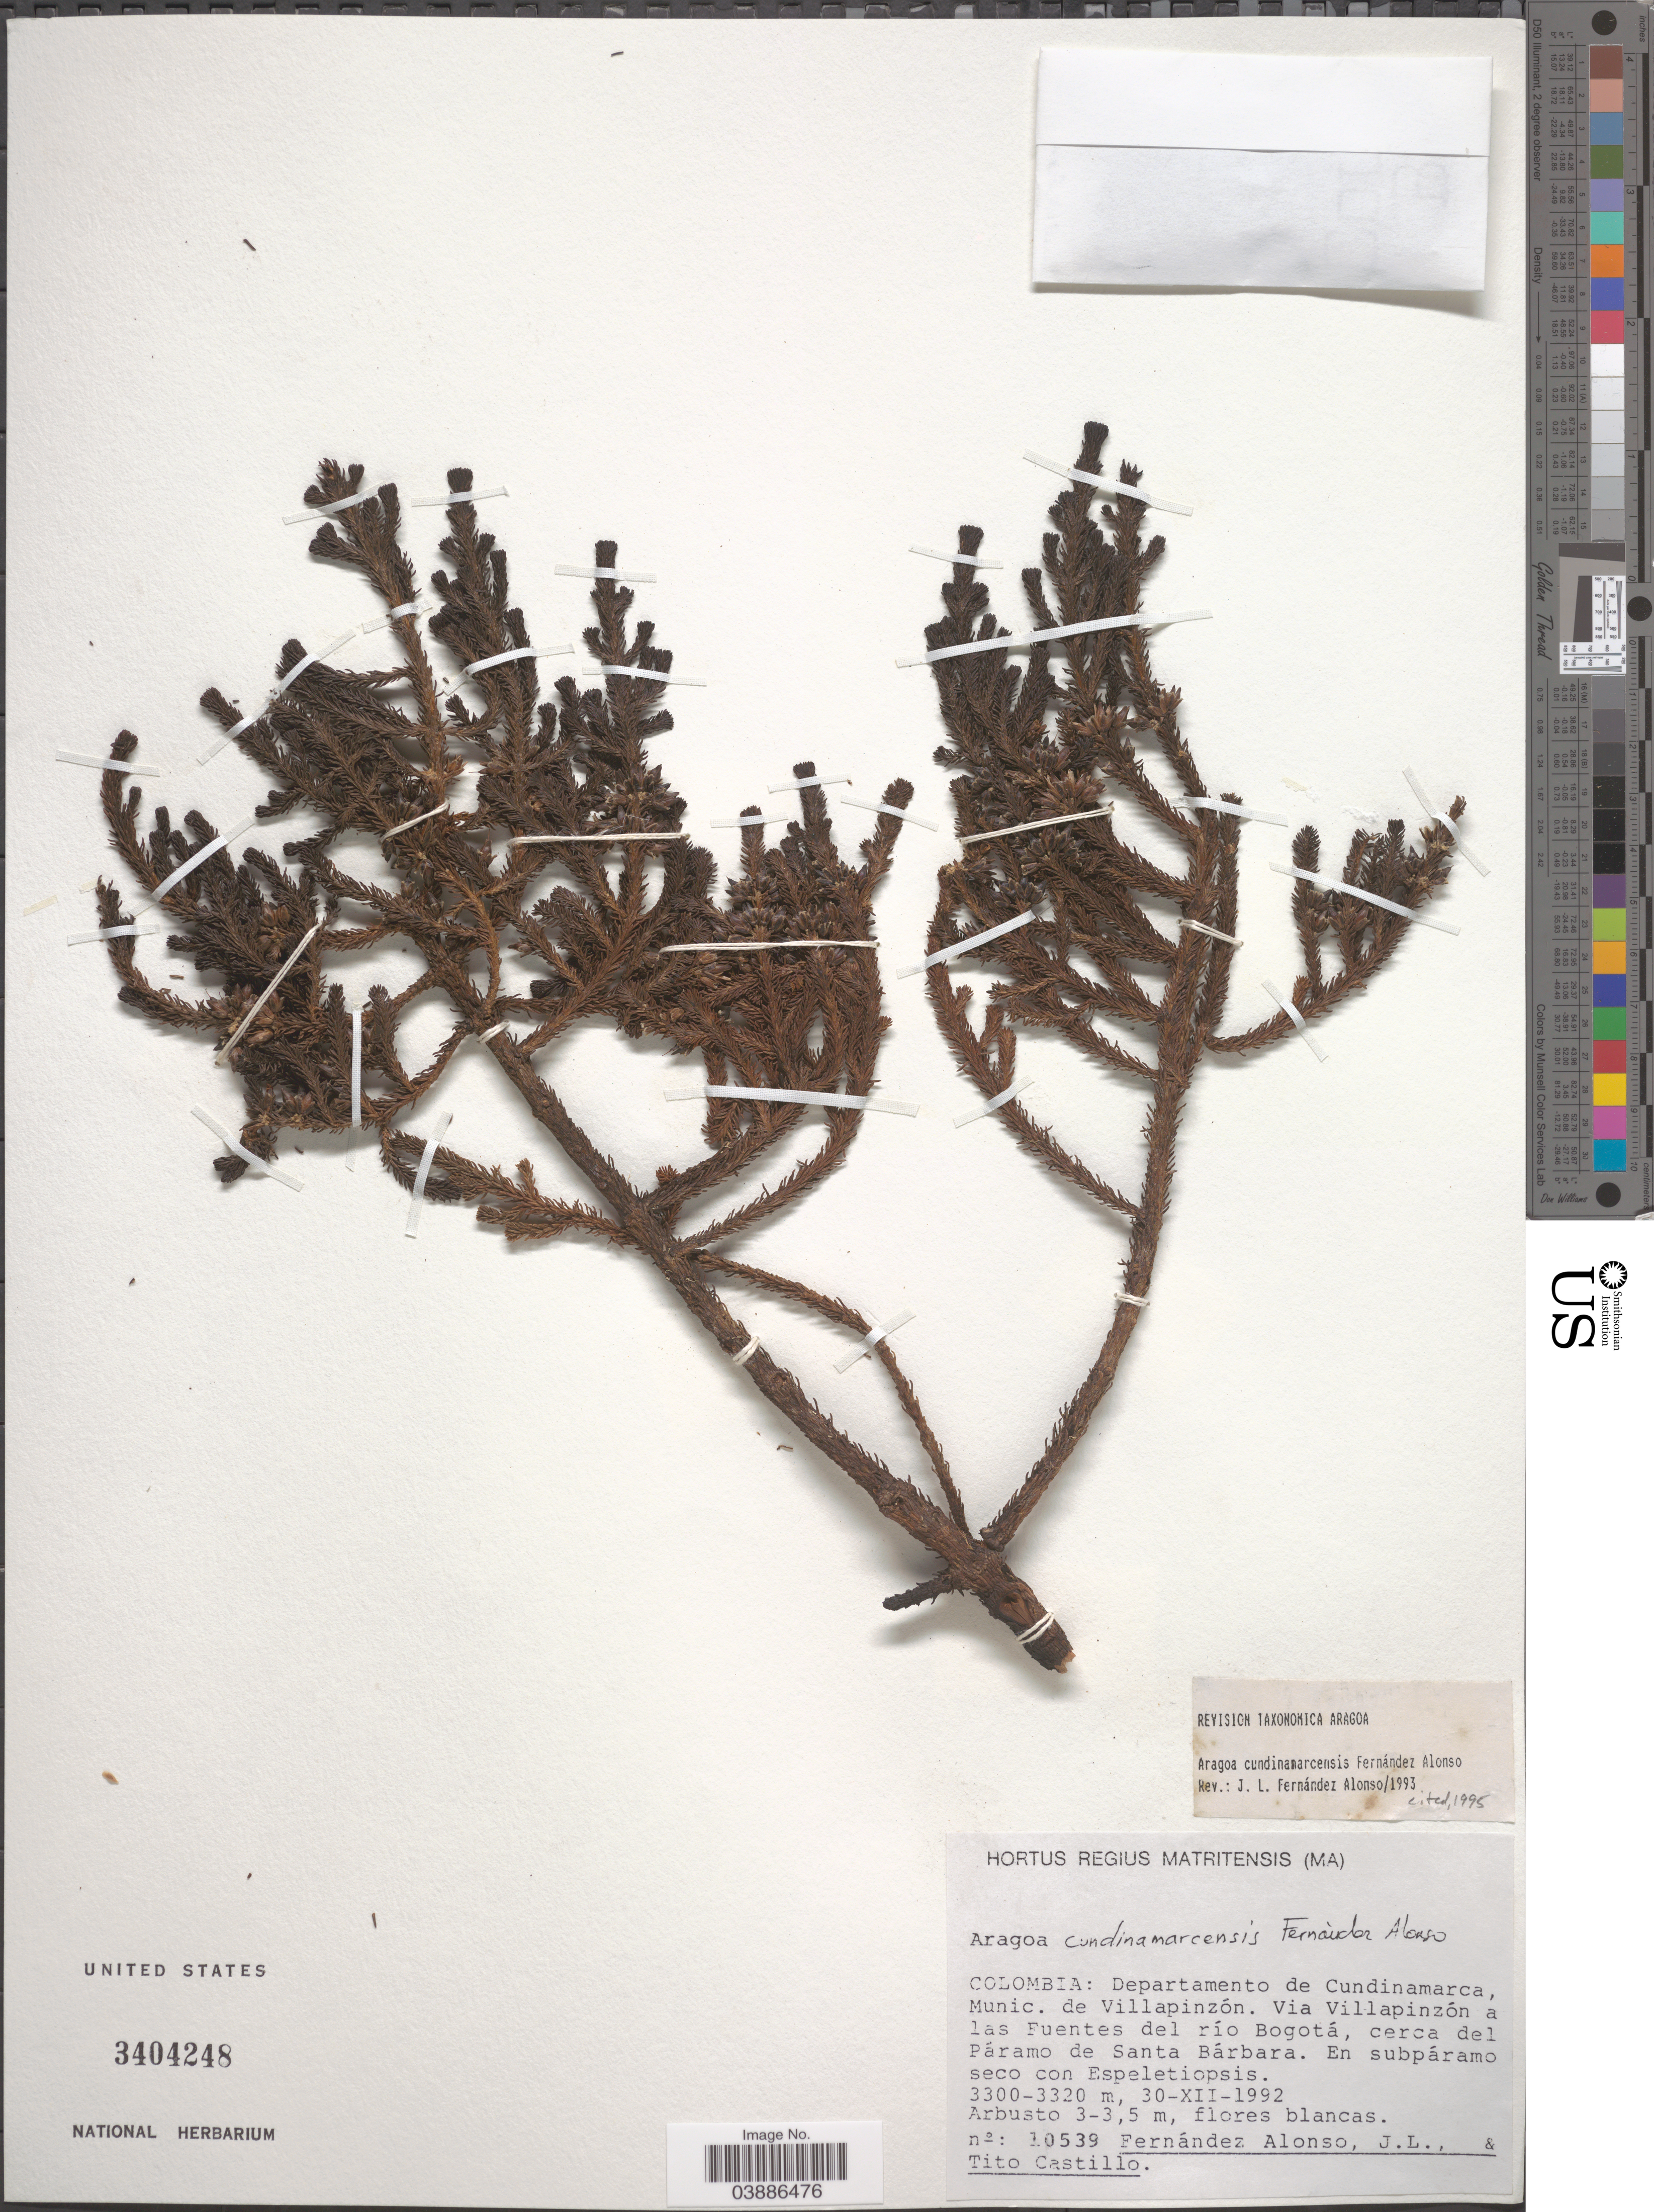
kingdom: Plantae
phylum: Tracheophyta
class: Magnoliopsida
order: Lamiales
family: Plantaginaceae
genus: Aragoa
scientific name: Aragoa cundinamarcensis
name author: Fern. Alonso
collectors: J. L. Fernández-Alonso & T. Castillo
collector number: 10539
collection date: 1992-12-30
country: Colombia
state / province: Cundinamarca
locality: Departamento de Cundinamarca, Munic. de Villapinzón. Via Villapinzón a las Fuentes del río Bogotá, cerca del Páramo de Santa Bárbara.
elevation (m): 3300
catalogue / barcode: US 3404248